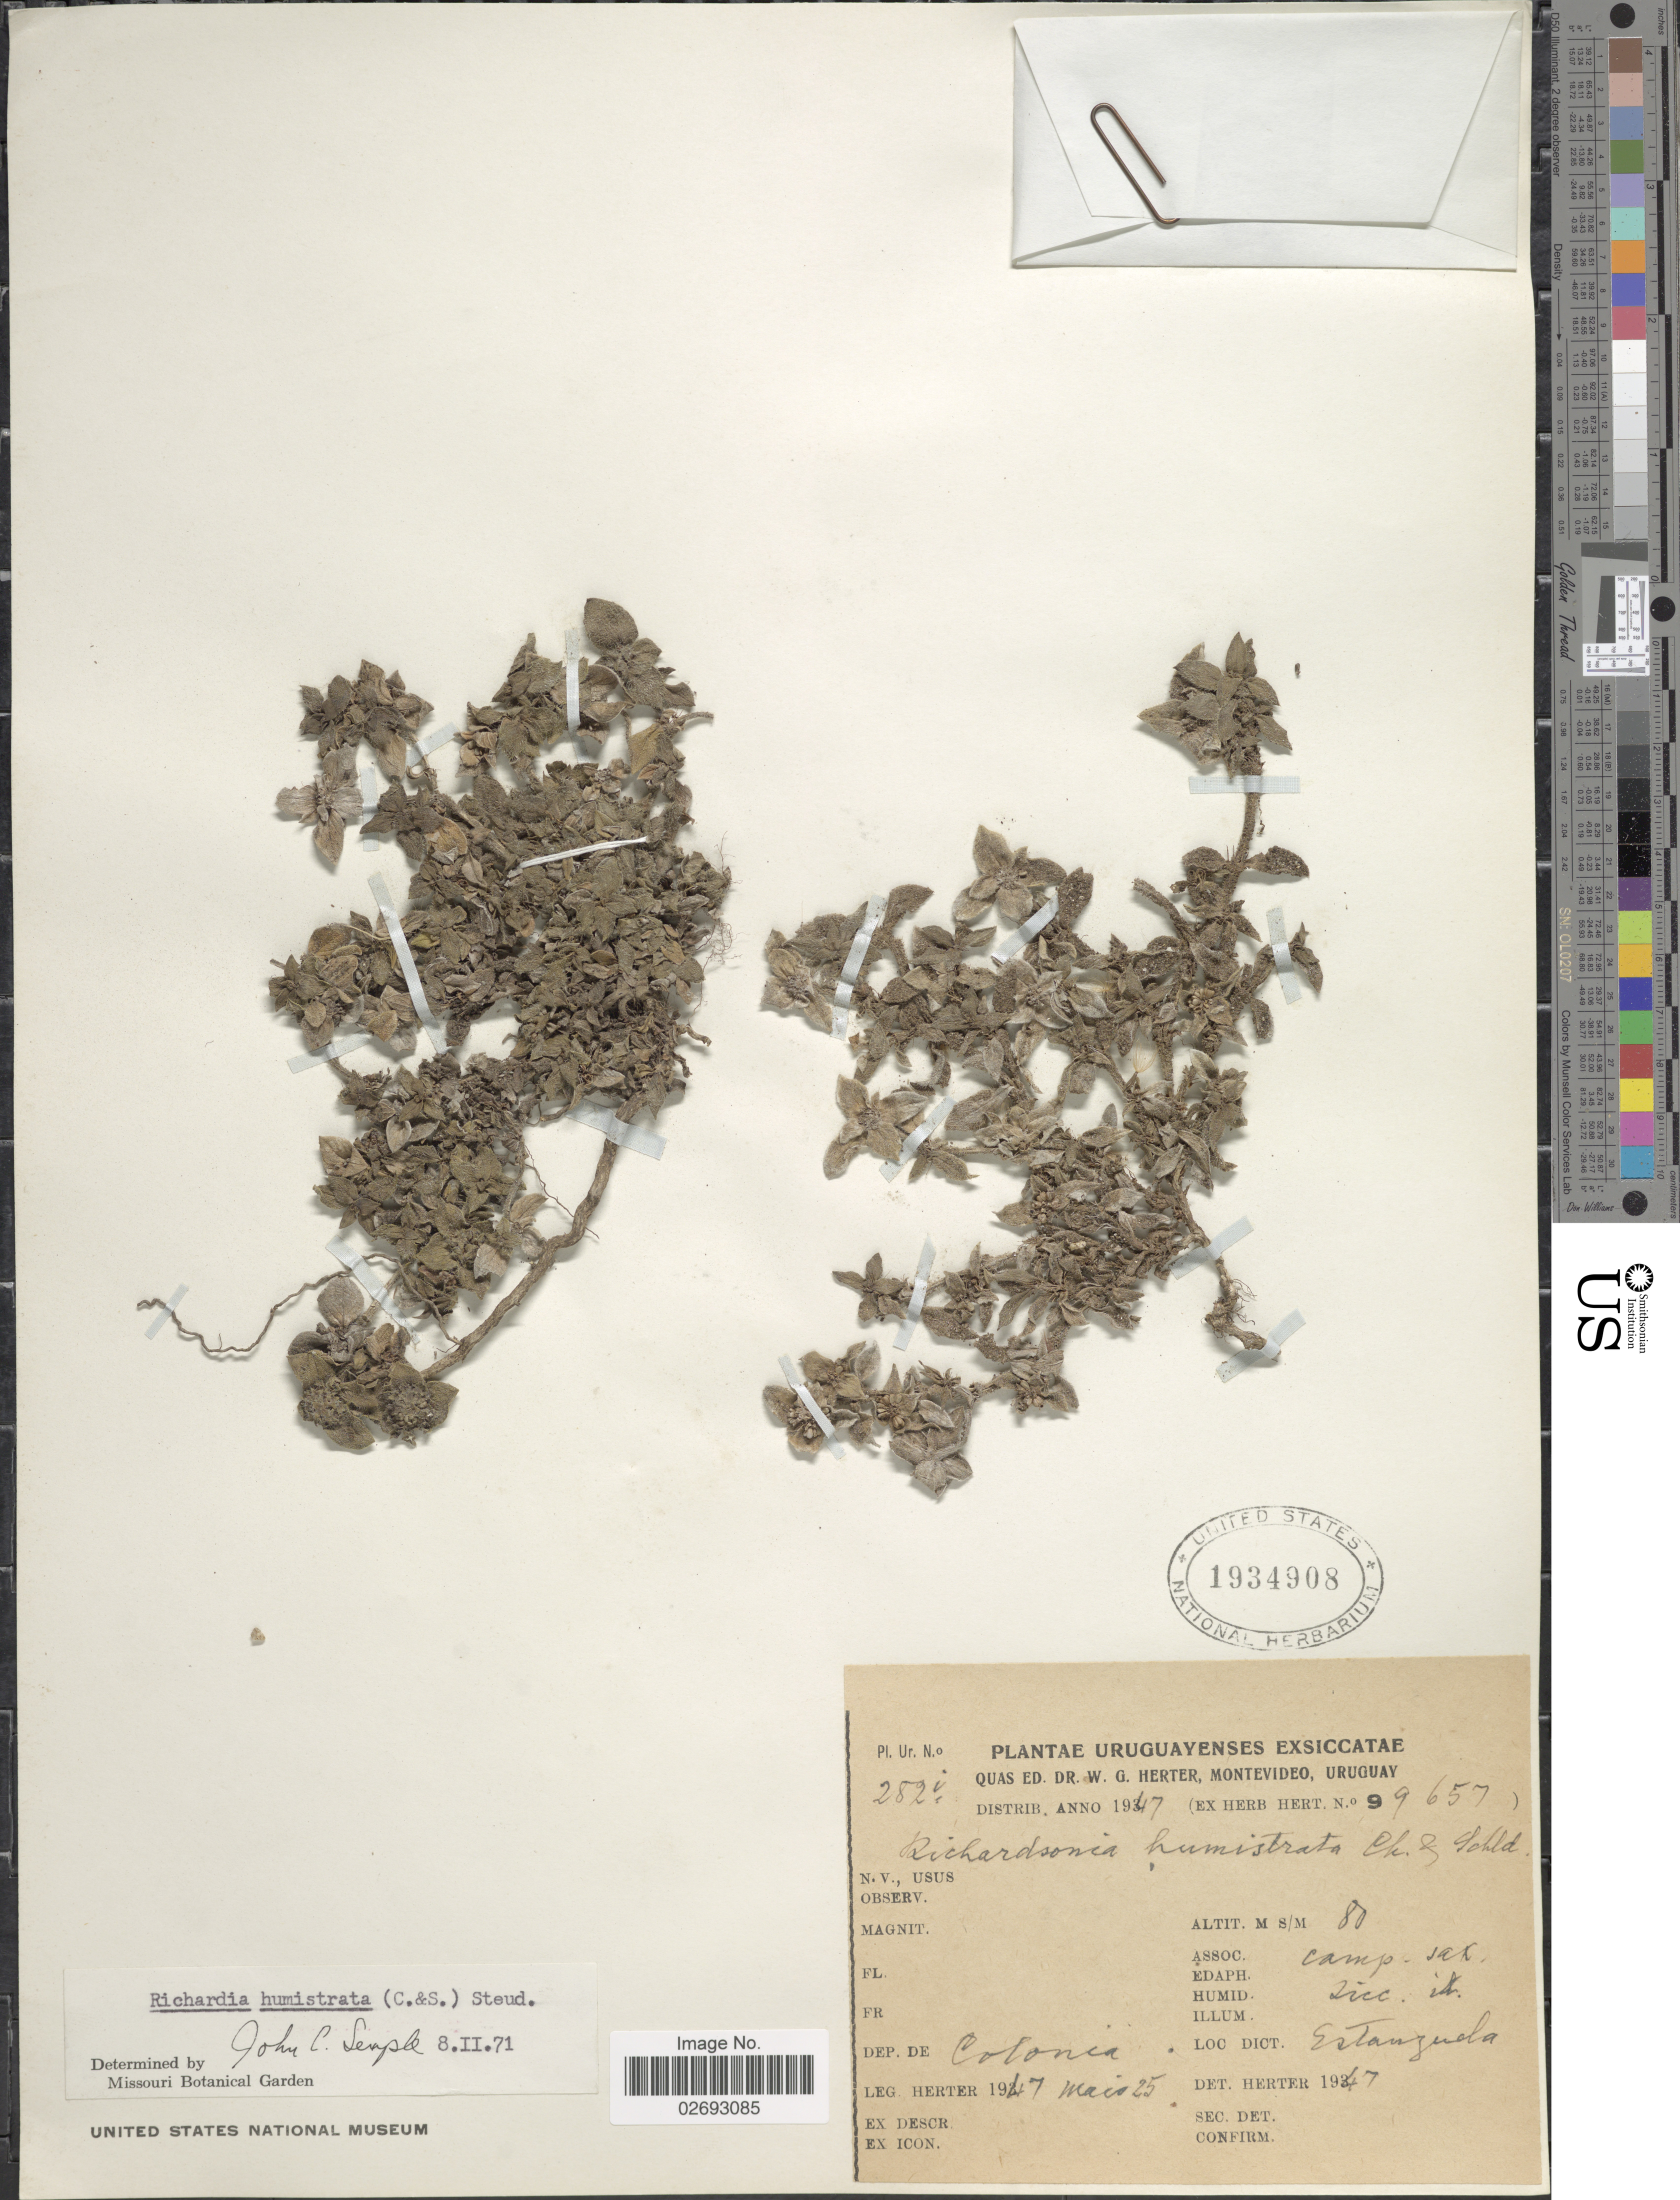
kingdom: Plantae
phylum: Tracheophyta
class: Magnoliopsida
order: Gentianales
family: Rubiaceae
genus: Richardia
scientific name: Richardia humistrata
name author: (Cham. & Schltdl.) Steud.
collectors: W. G. Herter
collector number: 282i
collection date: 1947-05-25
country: Uruguay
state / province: Colonia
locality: Estanzuela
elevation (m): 80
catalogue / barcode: US 1934908